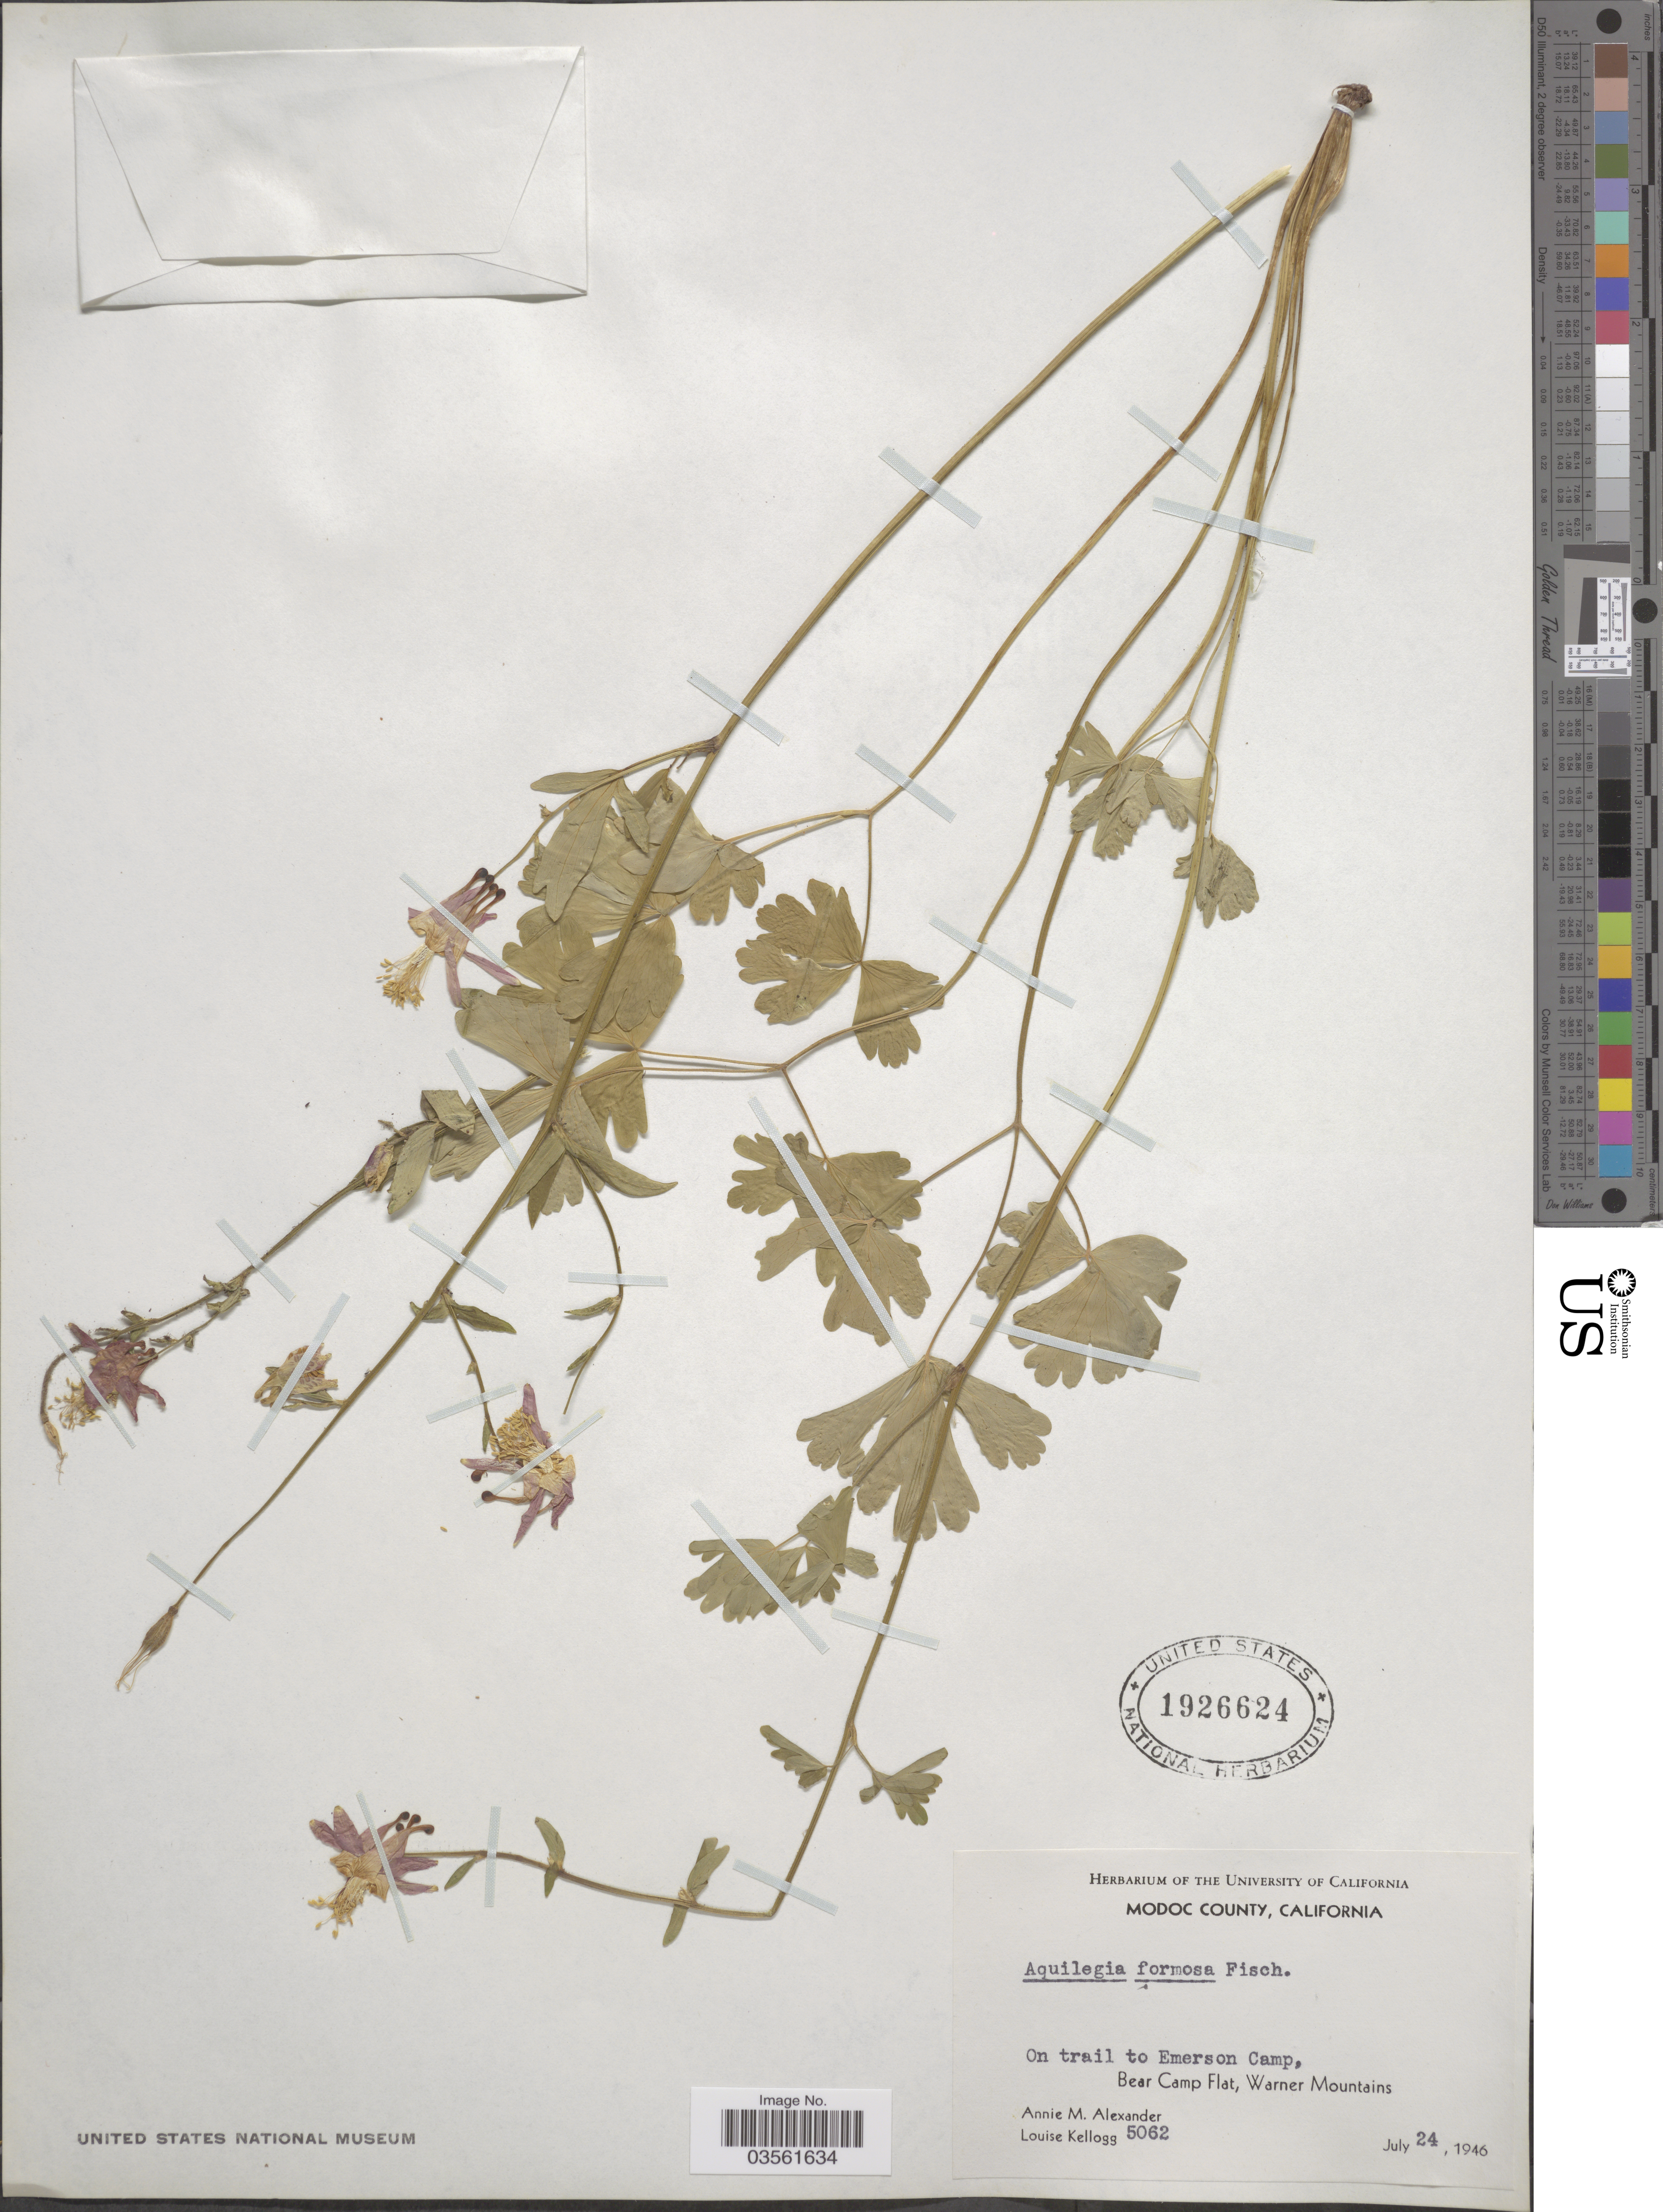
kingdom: Plantae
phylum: Tracheophyta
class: Magnoliopsida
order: Ranunculales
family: Ranunculaceae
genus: Aquilegia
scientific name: Aquilegia formosa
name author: Fisch. ex DC.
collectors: A. M. Alexander & L. Kellogg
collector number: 5062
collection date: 1946-07-24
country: United States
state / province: California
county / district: Modoc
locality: Modoc County. On trail to Emerson Camp, Bear Camp Flat, Warner Mountains.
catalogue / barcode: US 1926624